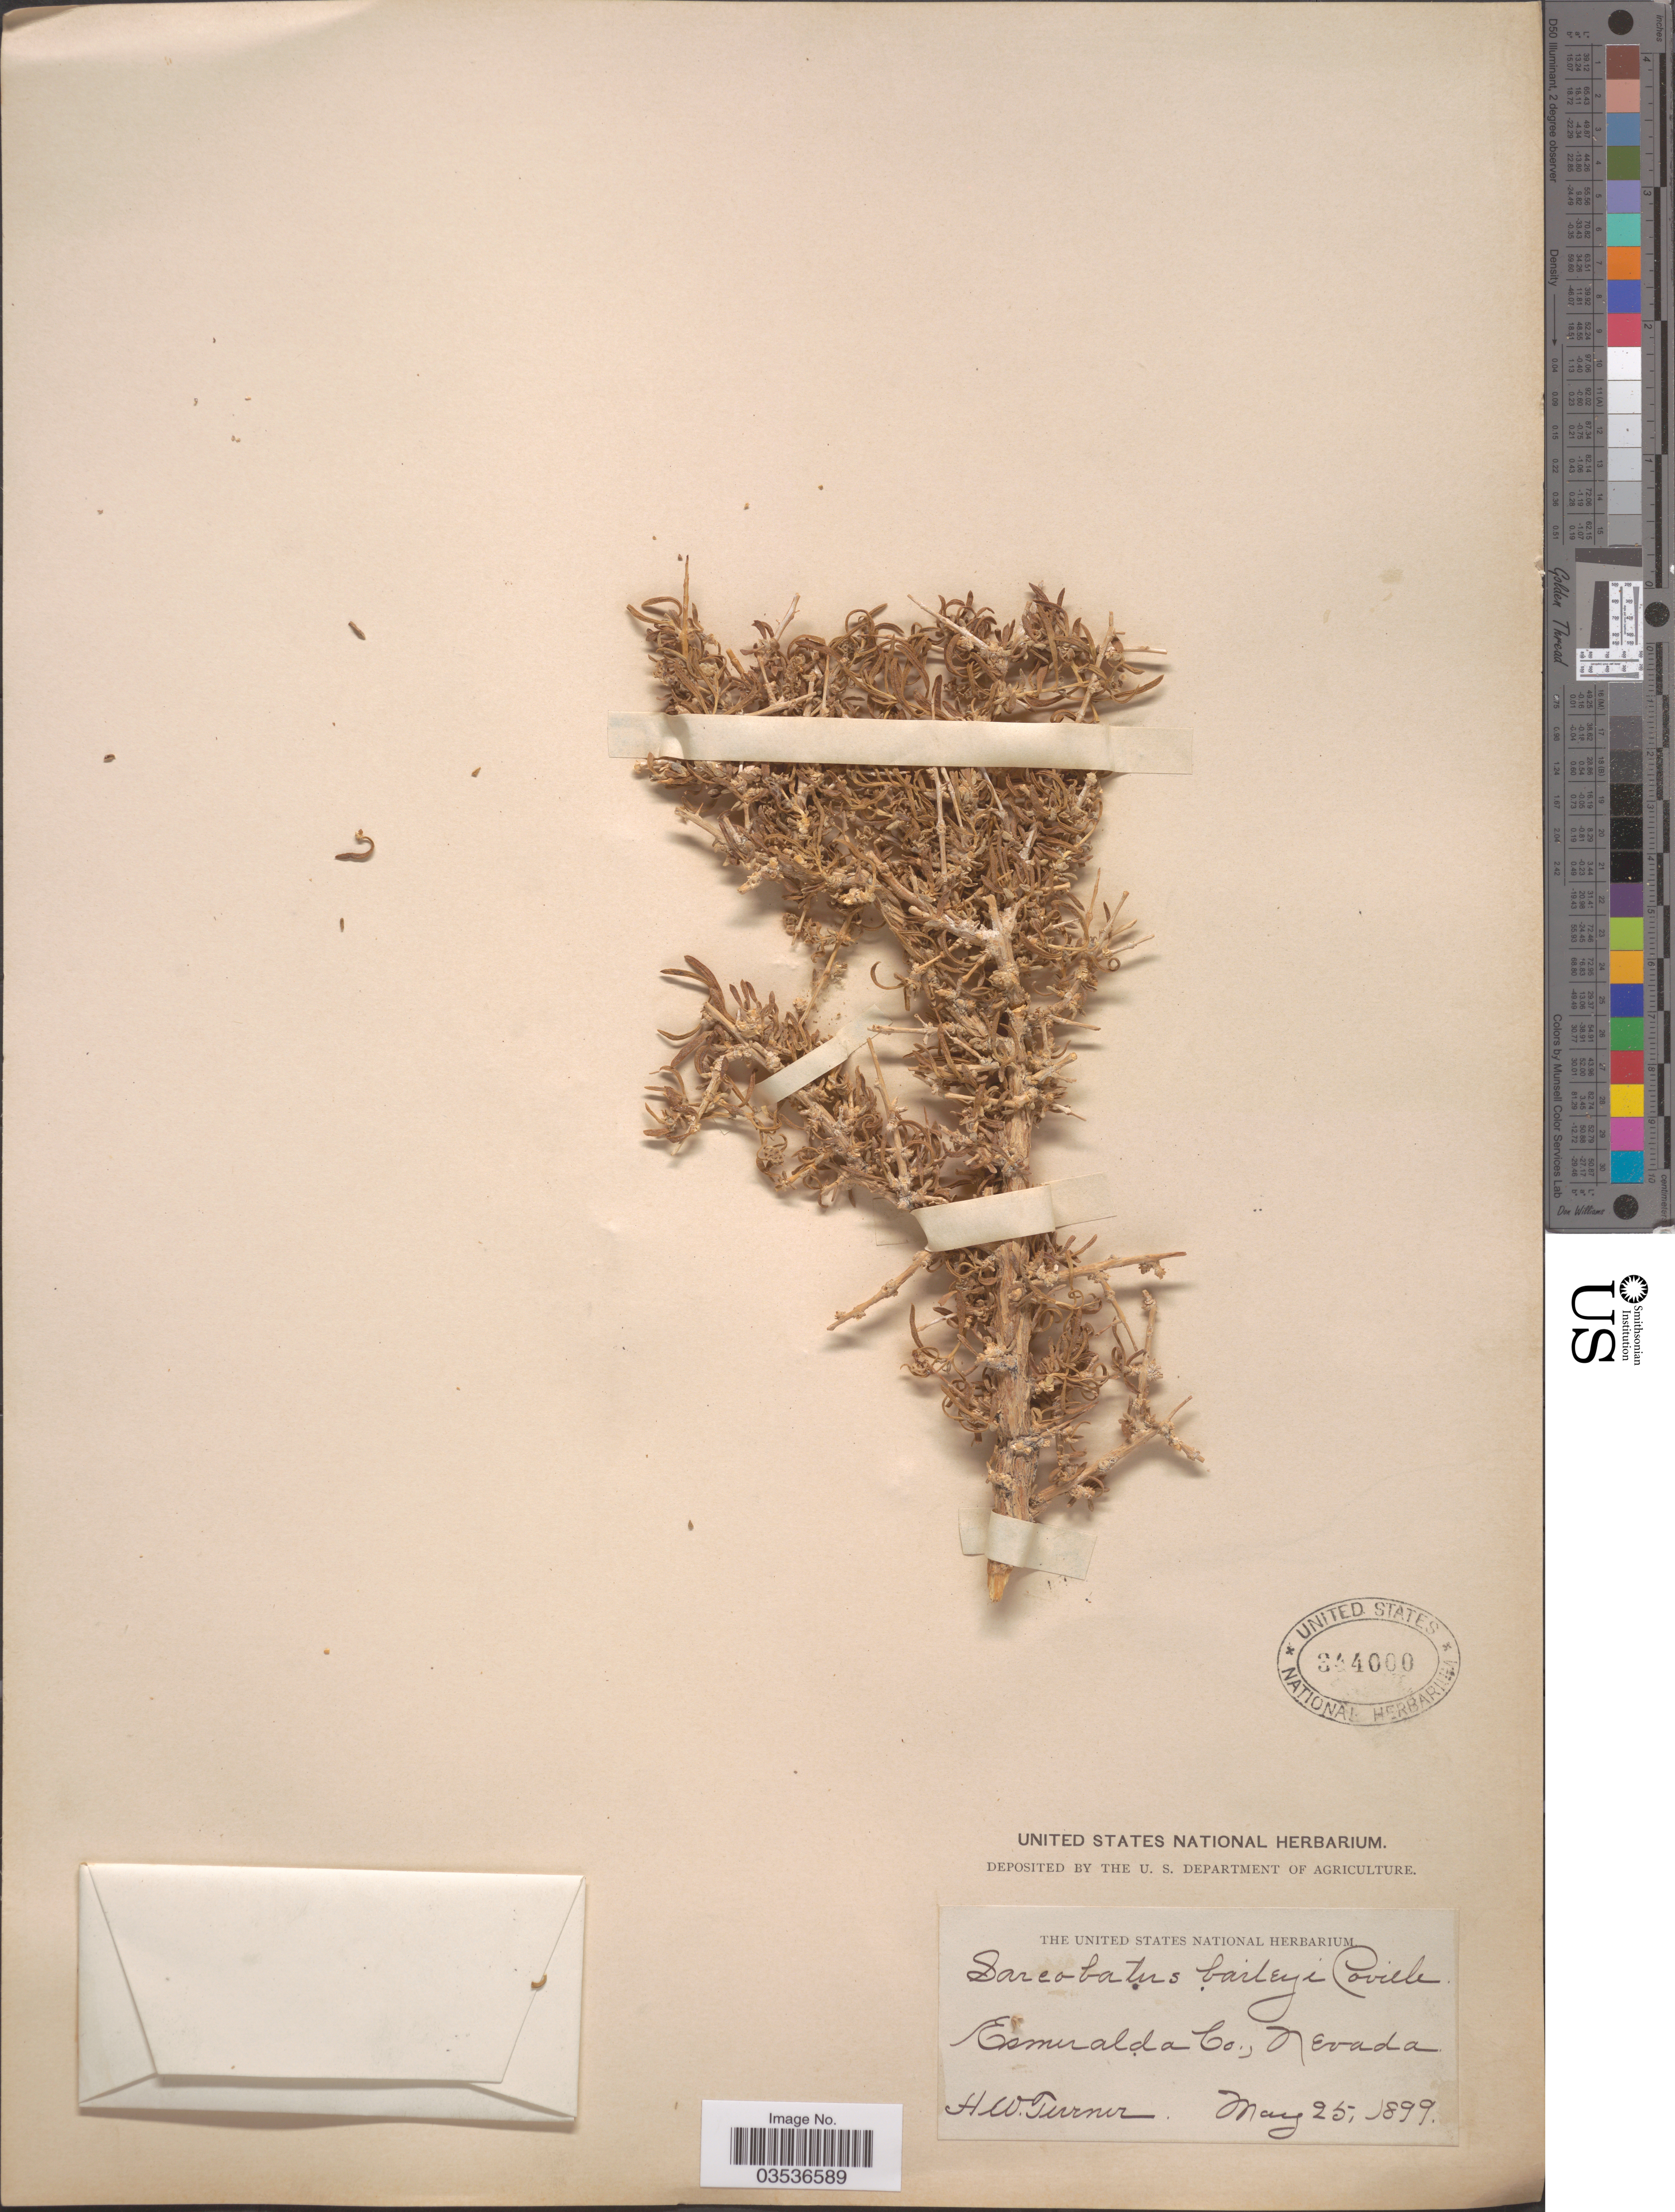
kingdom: Plantae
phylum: Tracheophyta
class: Magnoliopsida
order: Caryophyllales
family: Sarcobataceae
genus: Sarcobatus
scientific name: Sarcobatus baileyi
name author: Coville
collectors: H. Turner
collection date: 1899-05-25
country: United States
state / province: Nevada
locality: Esmeralda Co.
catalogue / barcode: US 344000